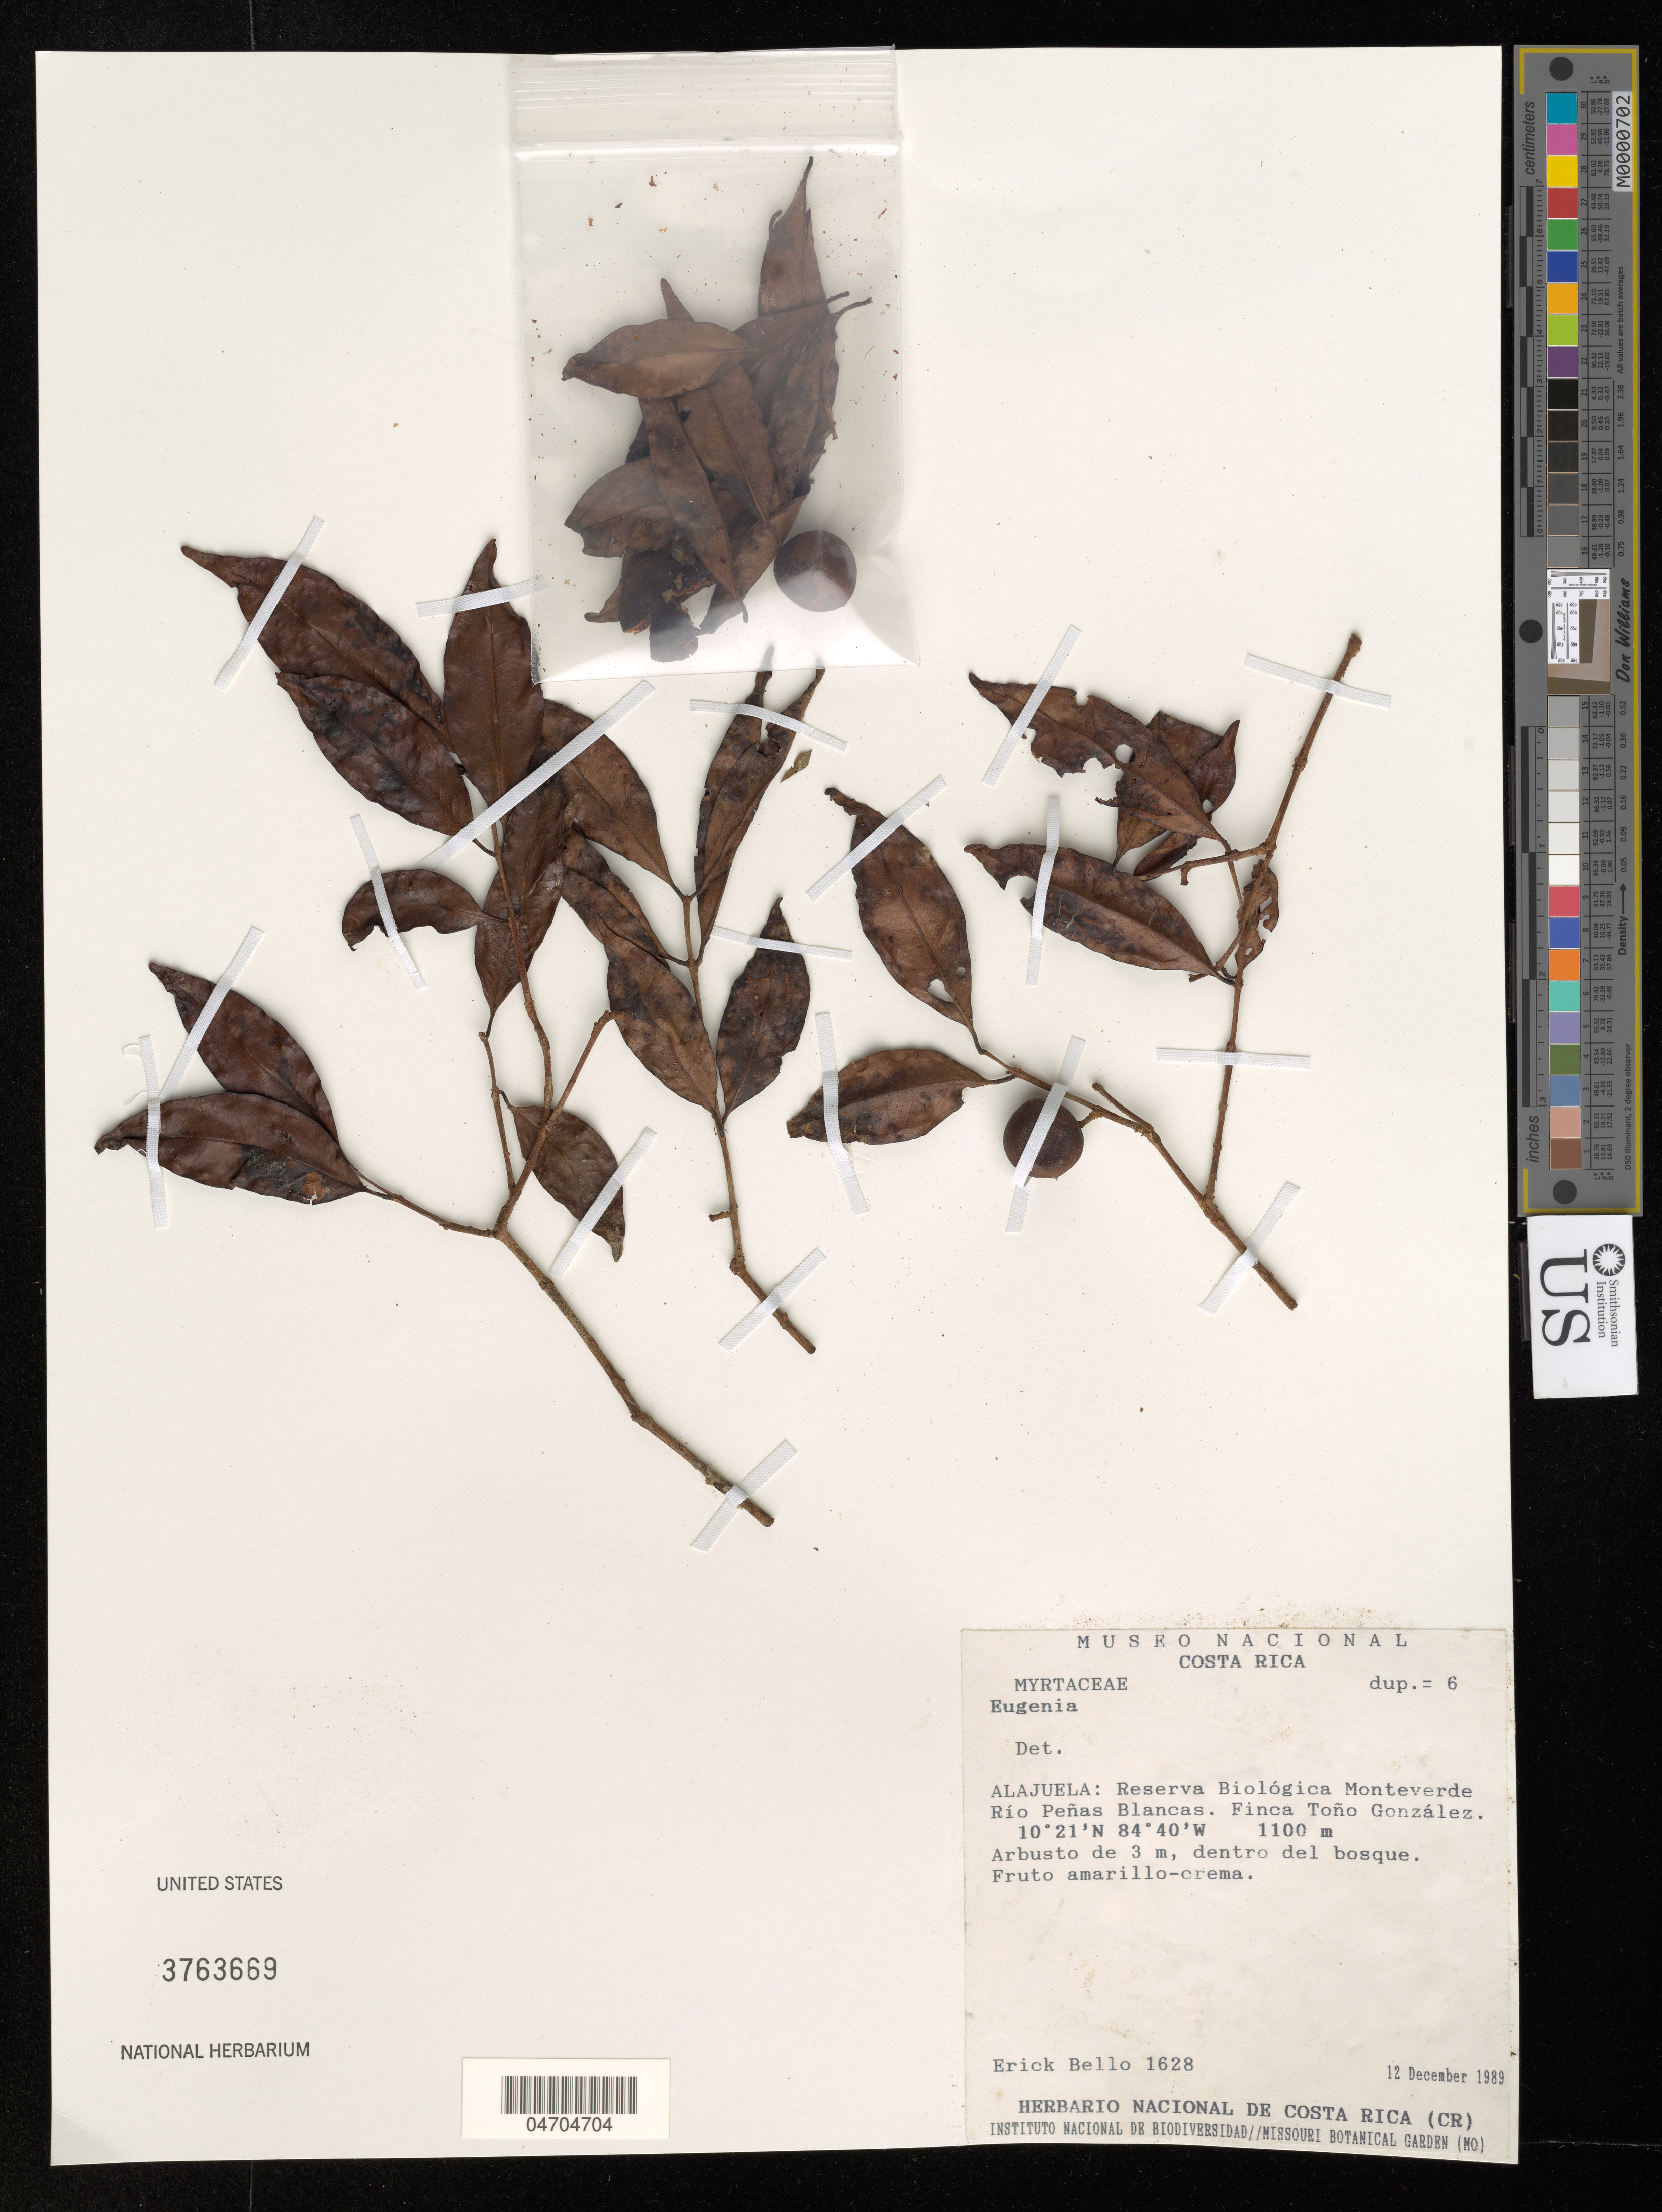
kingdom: Plantae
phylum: Tracheophyta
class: Magnoliopsida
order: Myrtales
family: Myrtaceae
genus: Eugenia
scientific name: Eugenia sp.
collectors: E. Bello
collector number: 1628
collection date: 1989-12-12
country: Costa Rica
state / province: Alajuela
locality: Reserva Biológica Monteverde Río Peñas Blancas. Finca Toño González.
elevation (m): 1100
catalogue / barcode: US 3763669